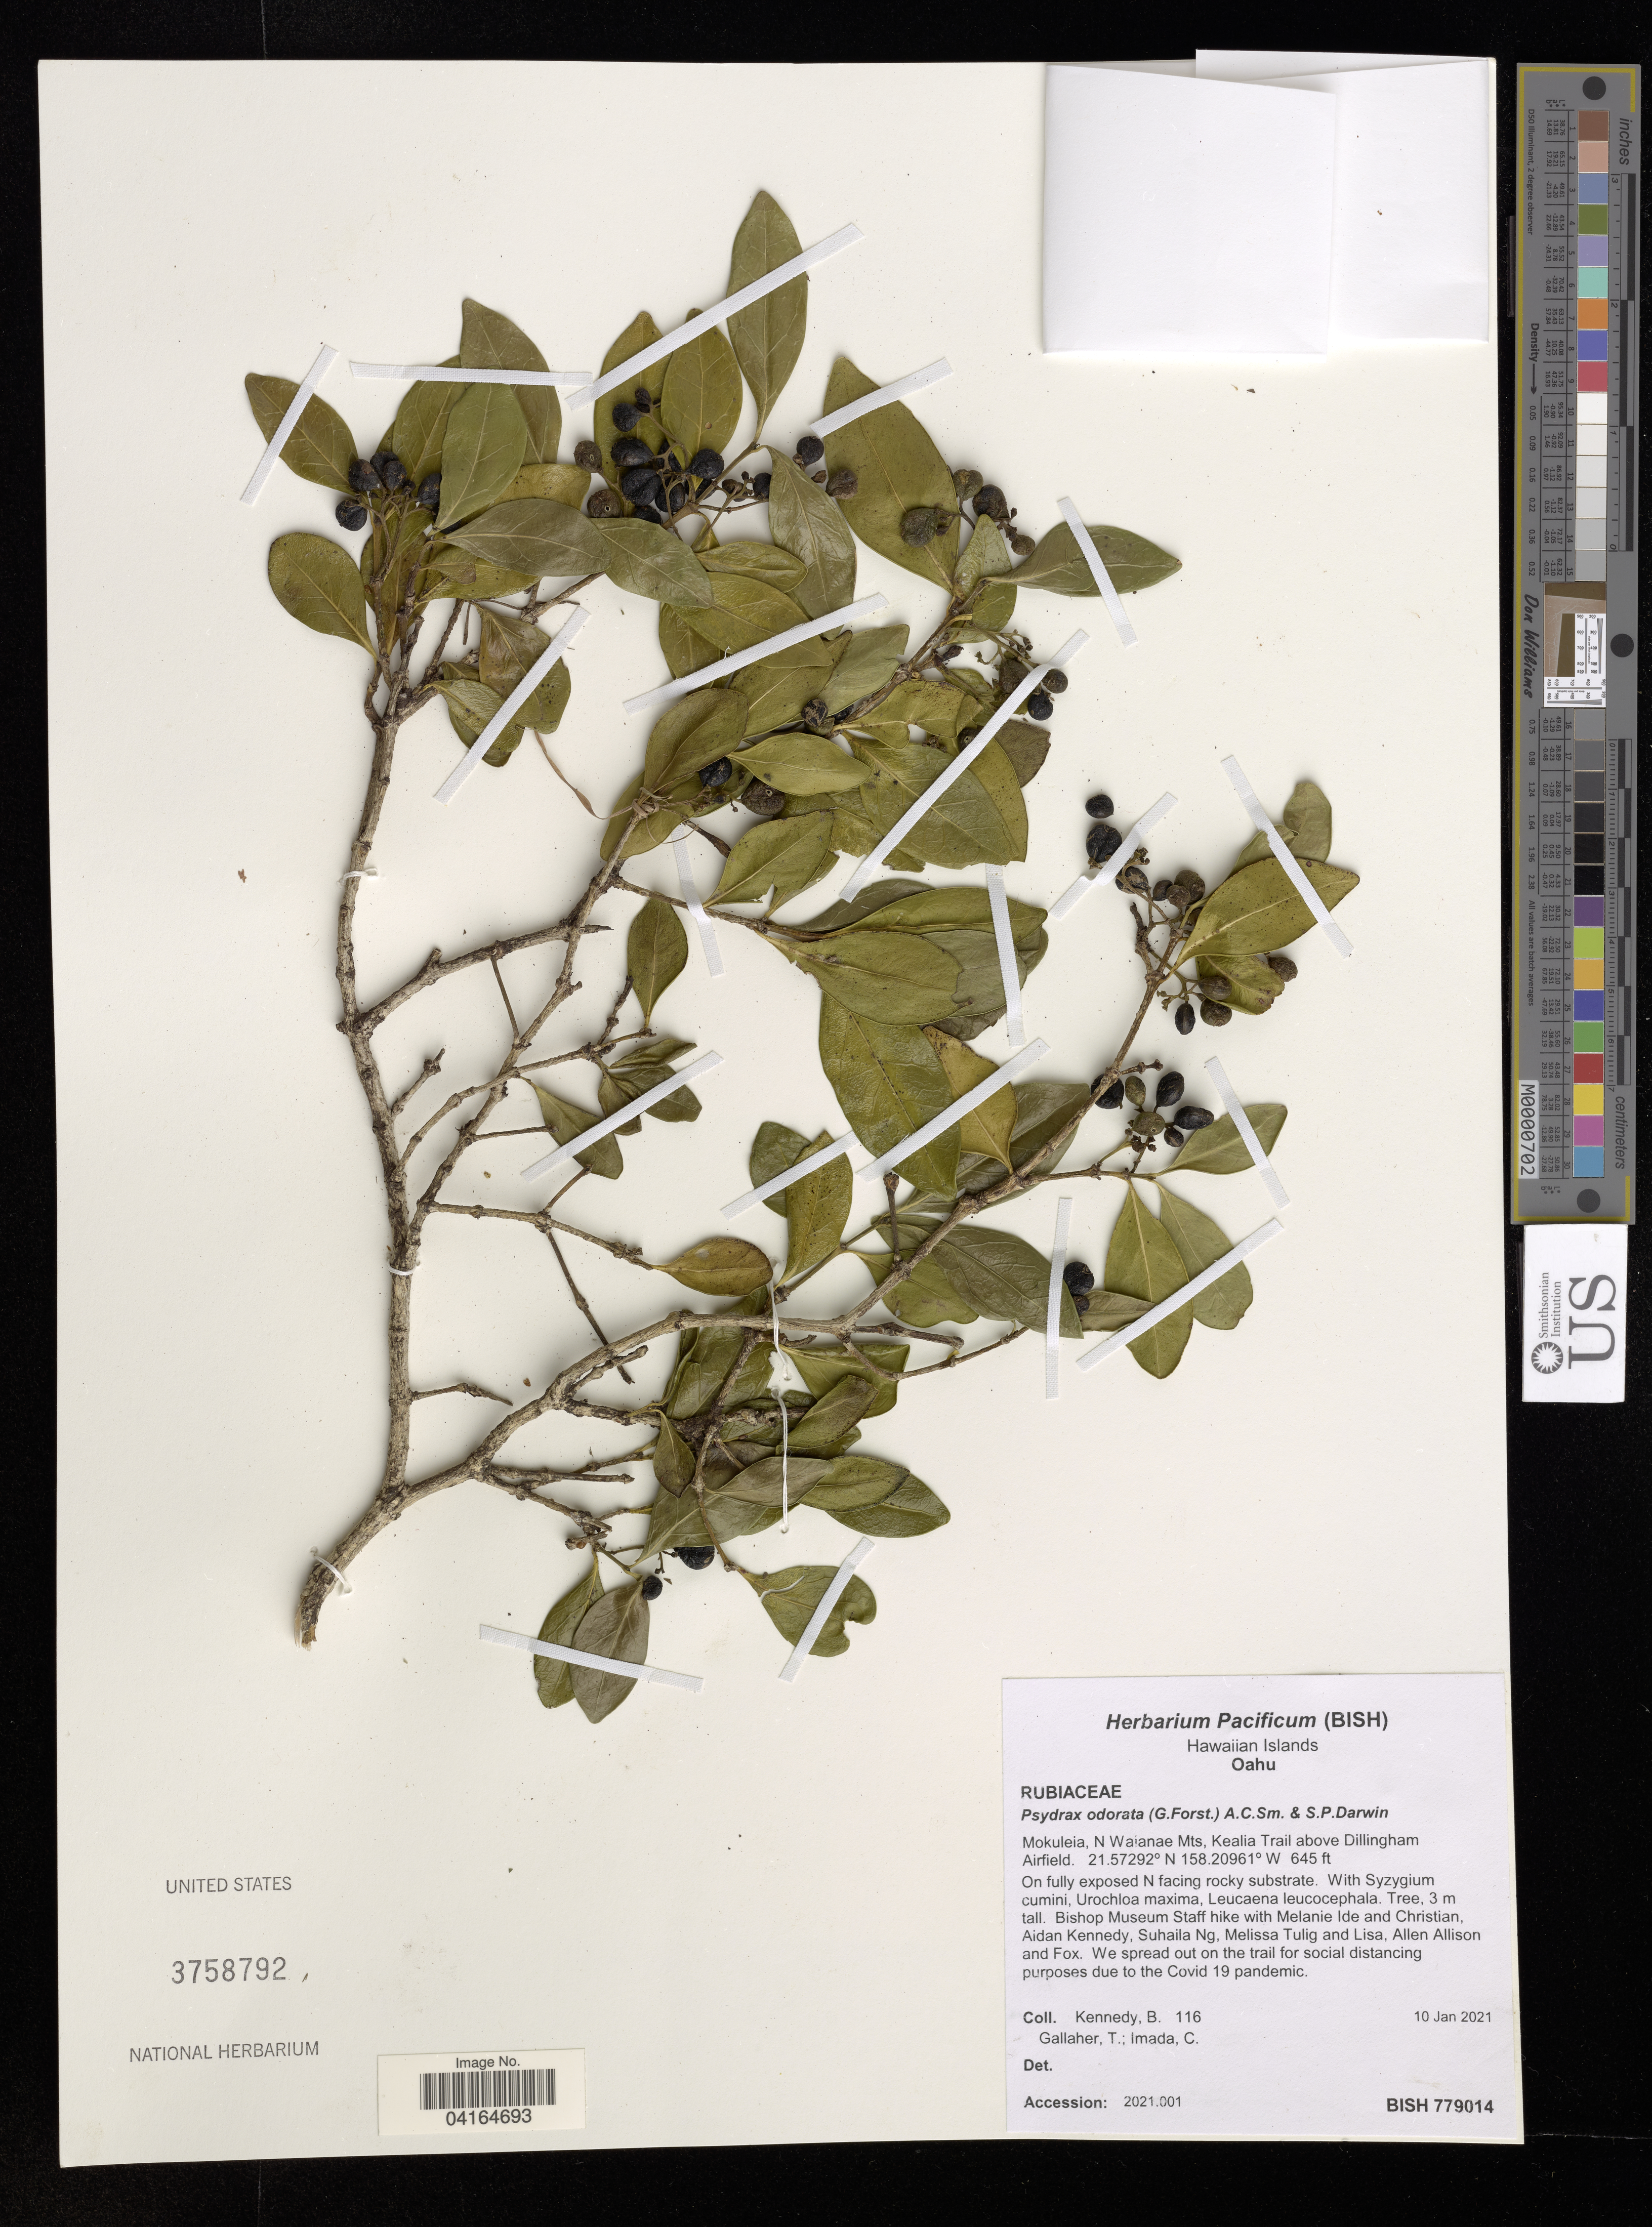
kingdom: Plantae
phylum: Tracheophyta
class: Magnoliopsida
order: Gentianales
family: Rubiaceae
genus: Psydrax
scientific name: Psydrax odorata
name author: (G. Forst.) A.C. Sm. & S.P. Darwin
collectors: B. Kennedy, T. Gallaher & C. Imada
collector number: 116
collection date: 2021-01-10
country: United States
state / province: Hawaii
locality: Hawaiian Islands. Oahu. Mokuleia, N Waianae Mts, Kealia Trail above Dillingham Airfield.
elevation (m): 197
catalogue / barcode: US 3758792